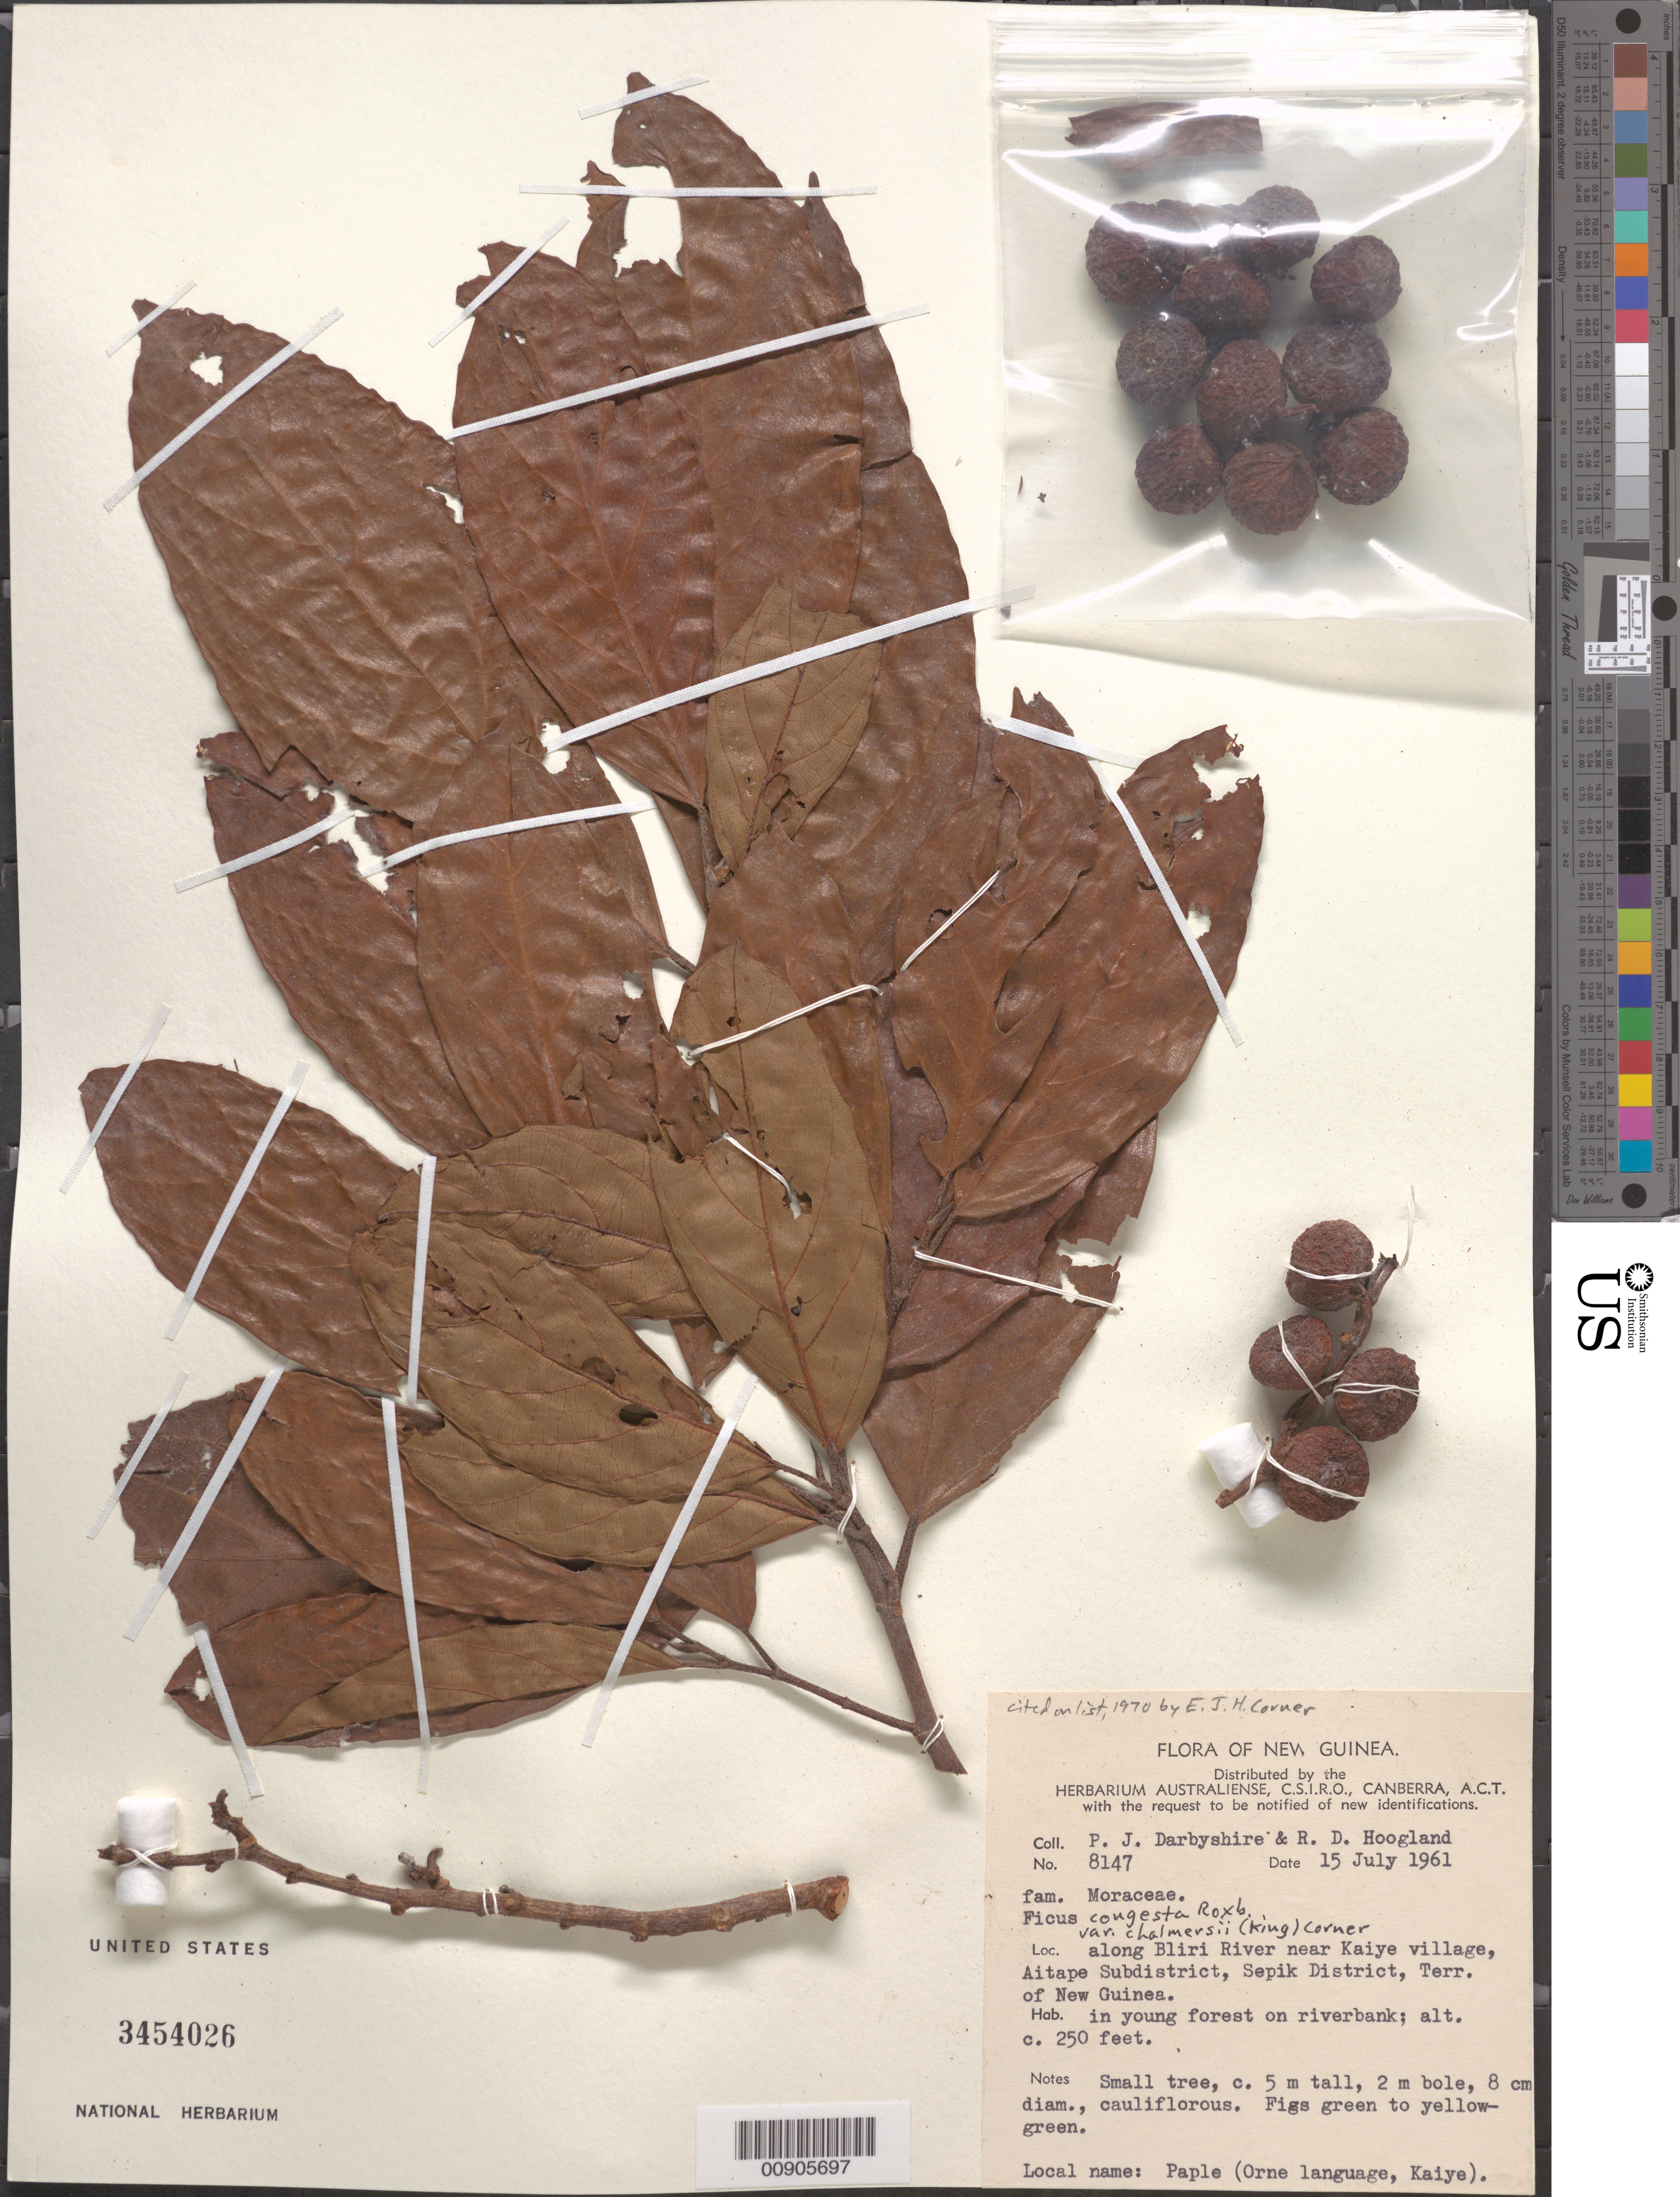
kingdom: Plantae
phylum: Tracheophyta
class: Magnoliopsida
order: Rosales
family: Moraceae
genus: Ficus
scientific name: Ficus congesta var. chalmersii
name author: (King) Corner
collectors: P. Darbyshire & R. D. Hoogland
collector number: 8147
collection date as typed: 15 Jul 1961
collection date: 1961-07-15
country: Papua New Guinea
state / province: Sandaun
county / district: Aitape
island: New Guinea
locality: Sepik district, Aitape subdistrict, along Bliri river near Kaiye village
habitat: in young forest on riverbank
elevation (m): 76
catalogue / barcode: US 3454026